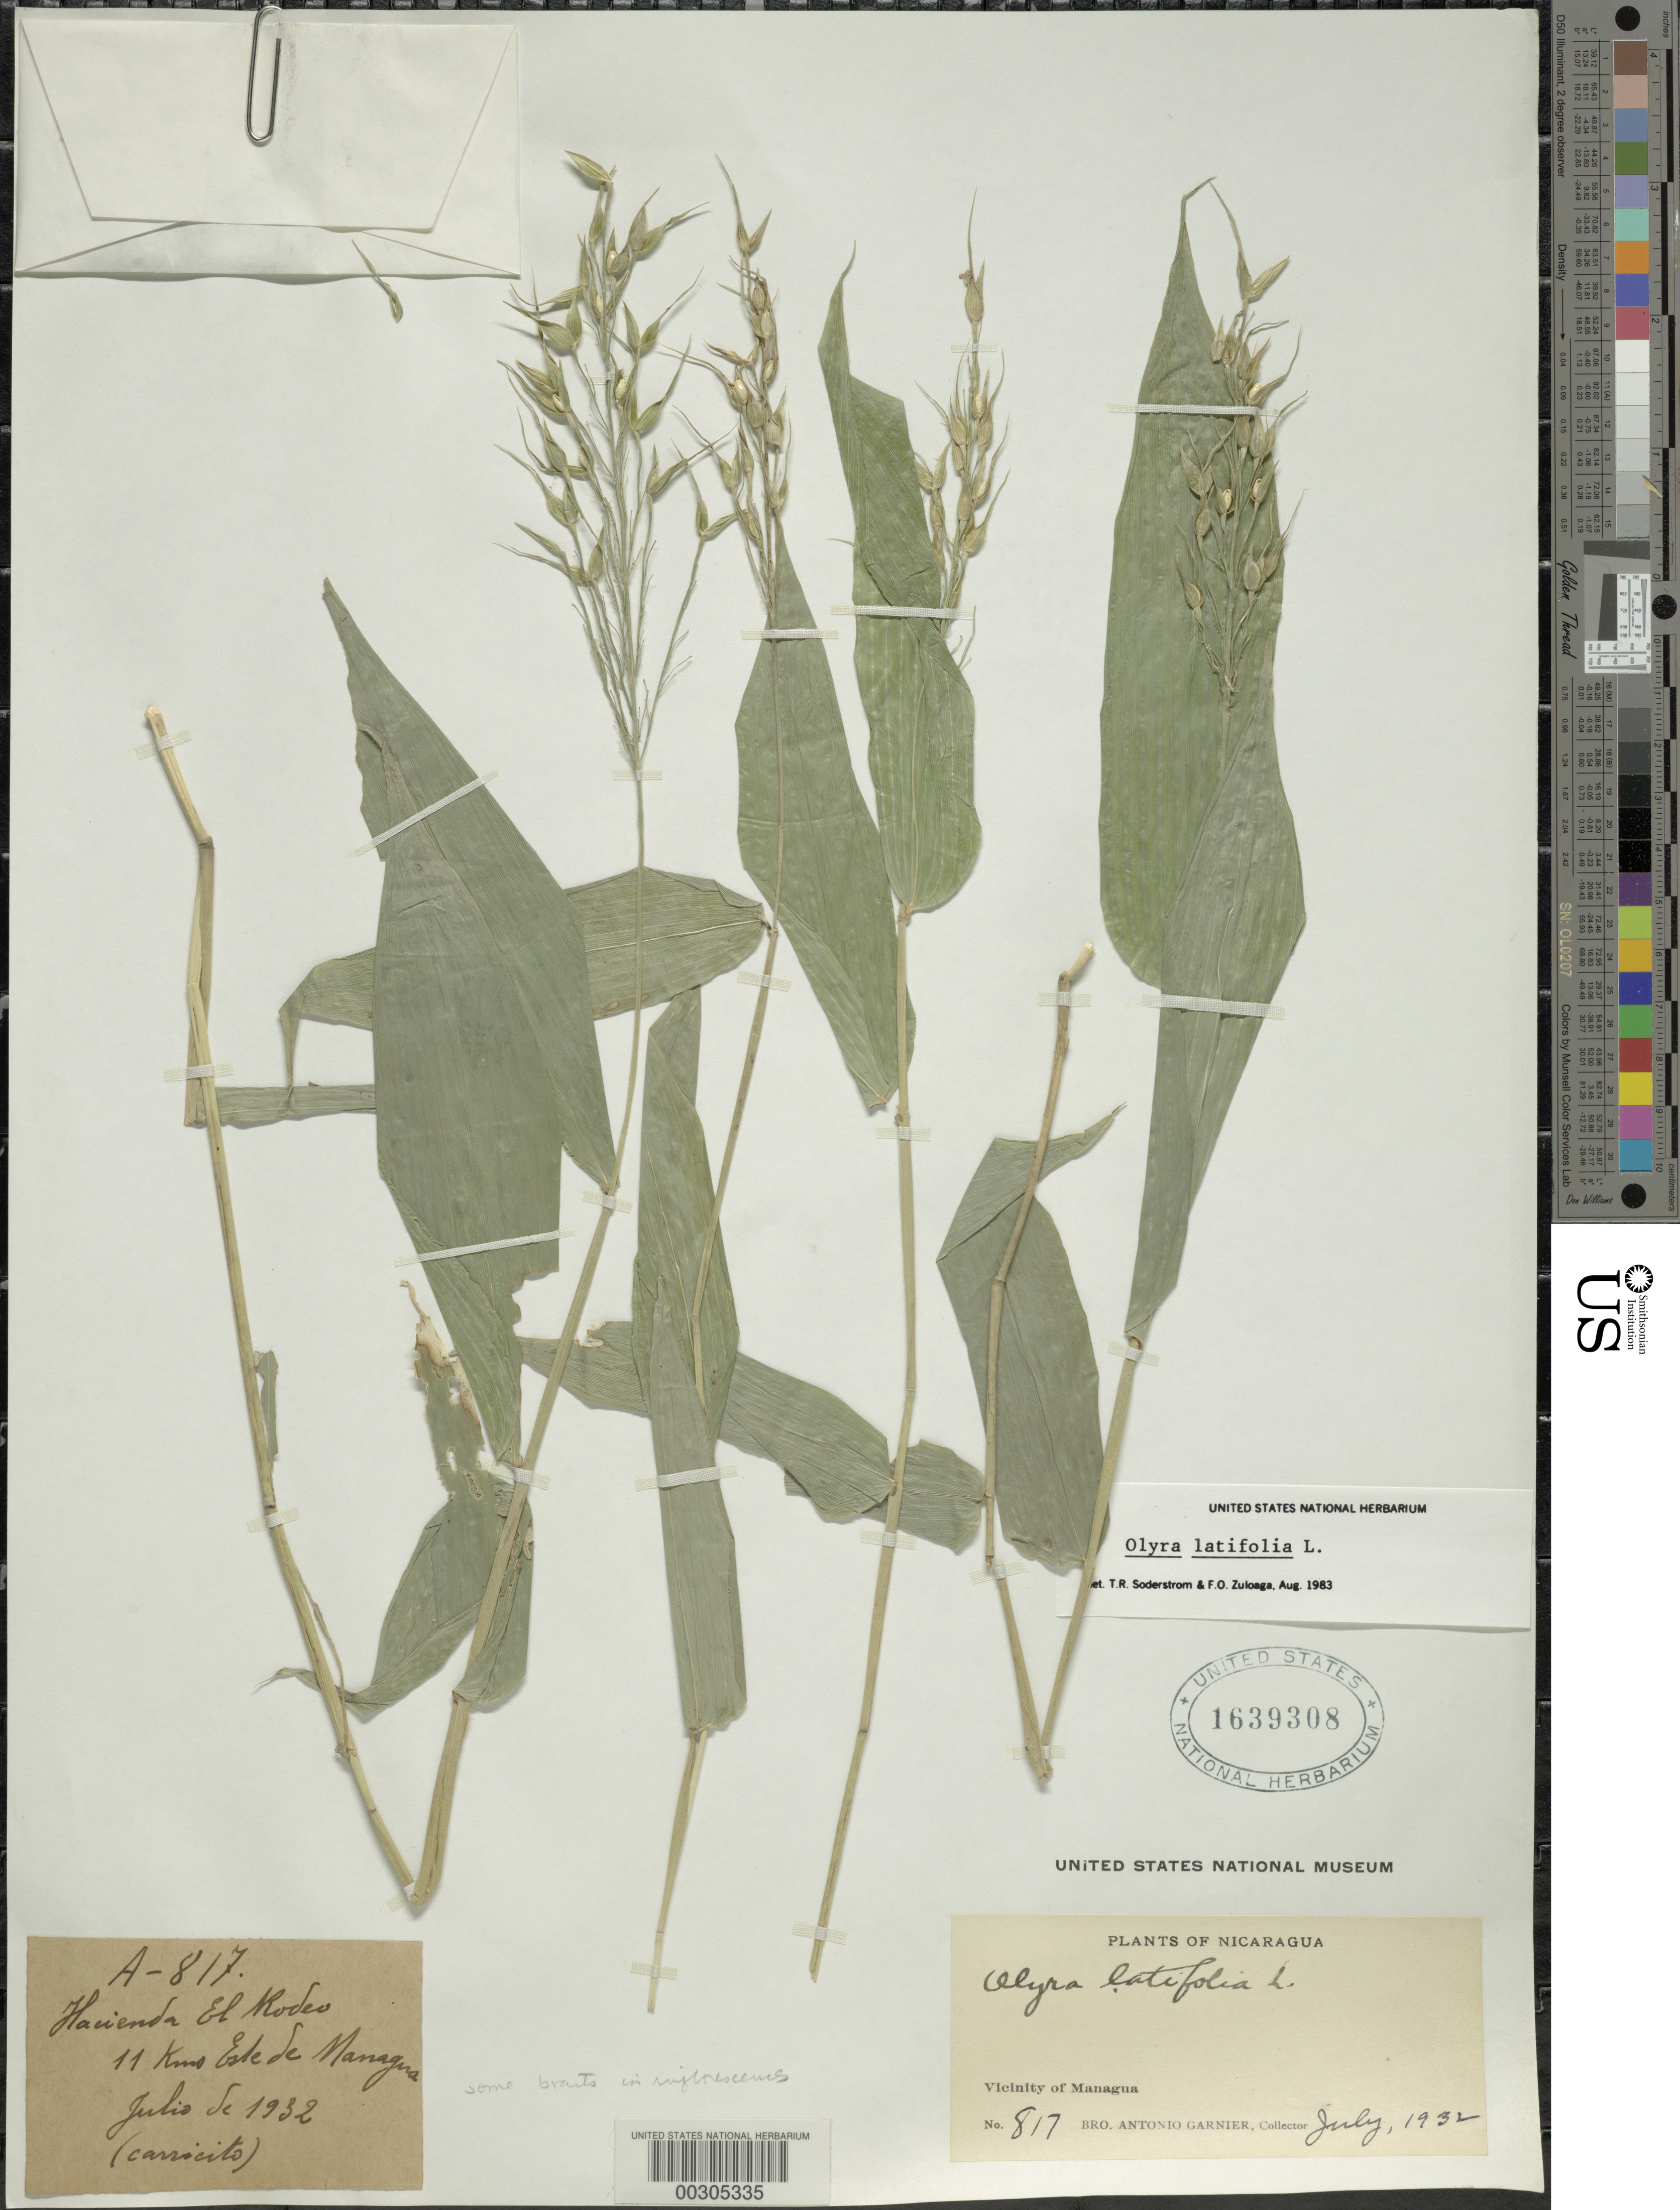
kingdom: Plantae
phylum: Tracheophyta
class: Liliopsida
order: Poales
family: Poaceae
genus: Olyra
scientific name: Olyra latifolia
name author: L.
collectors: Bro. A. Garnier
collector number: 817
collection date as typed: Jul 1932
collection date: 1932-07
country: Nicaragua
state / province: Managua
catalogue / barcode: US 1639308